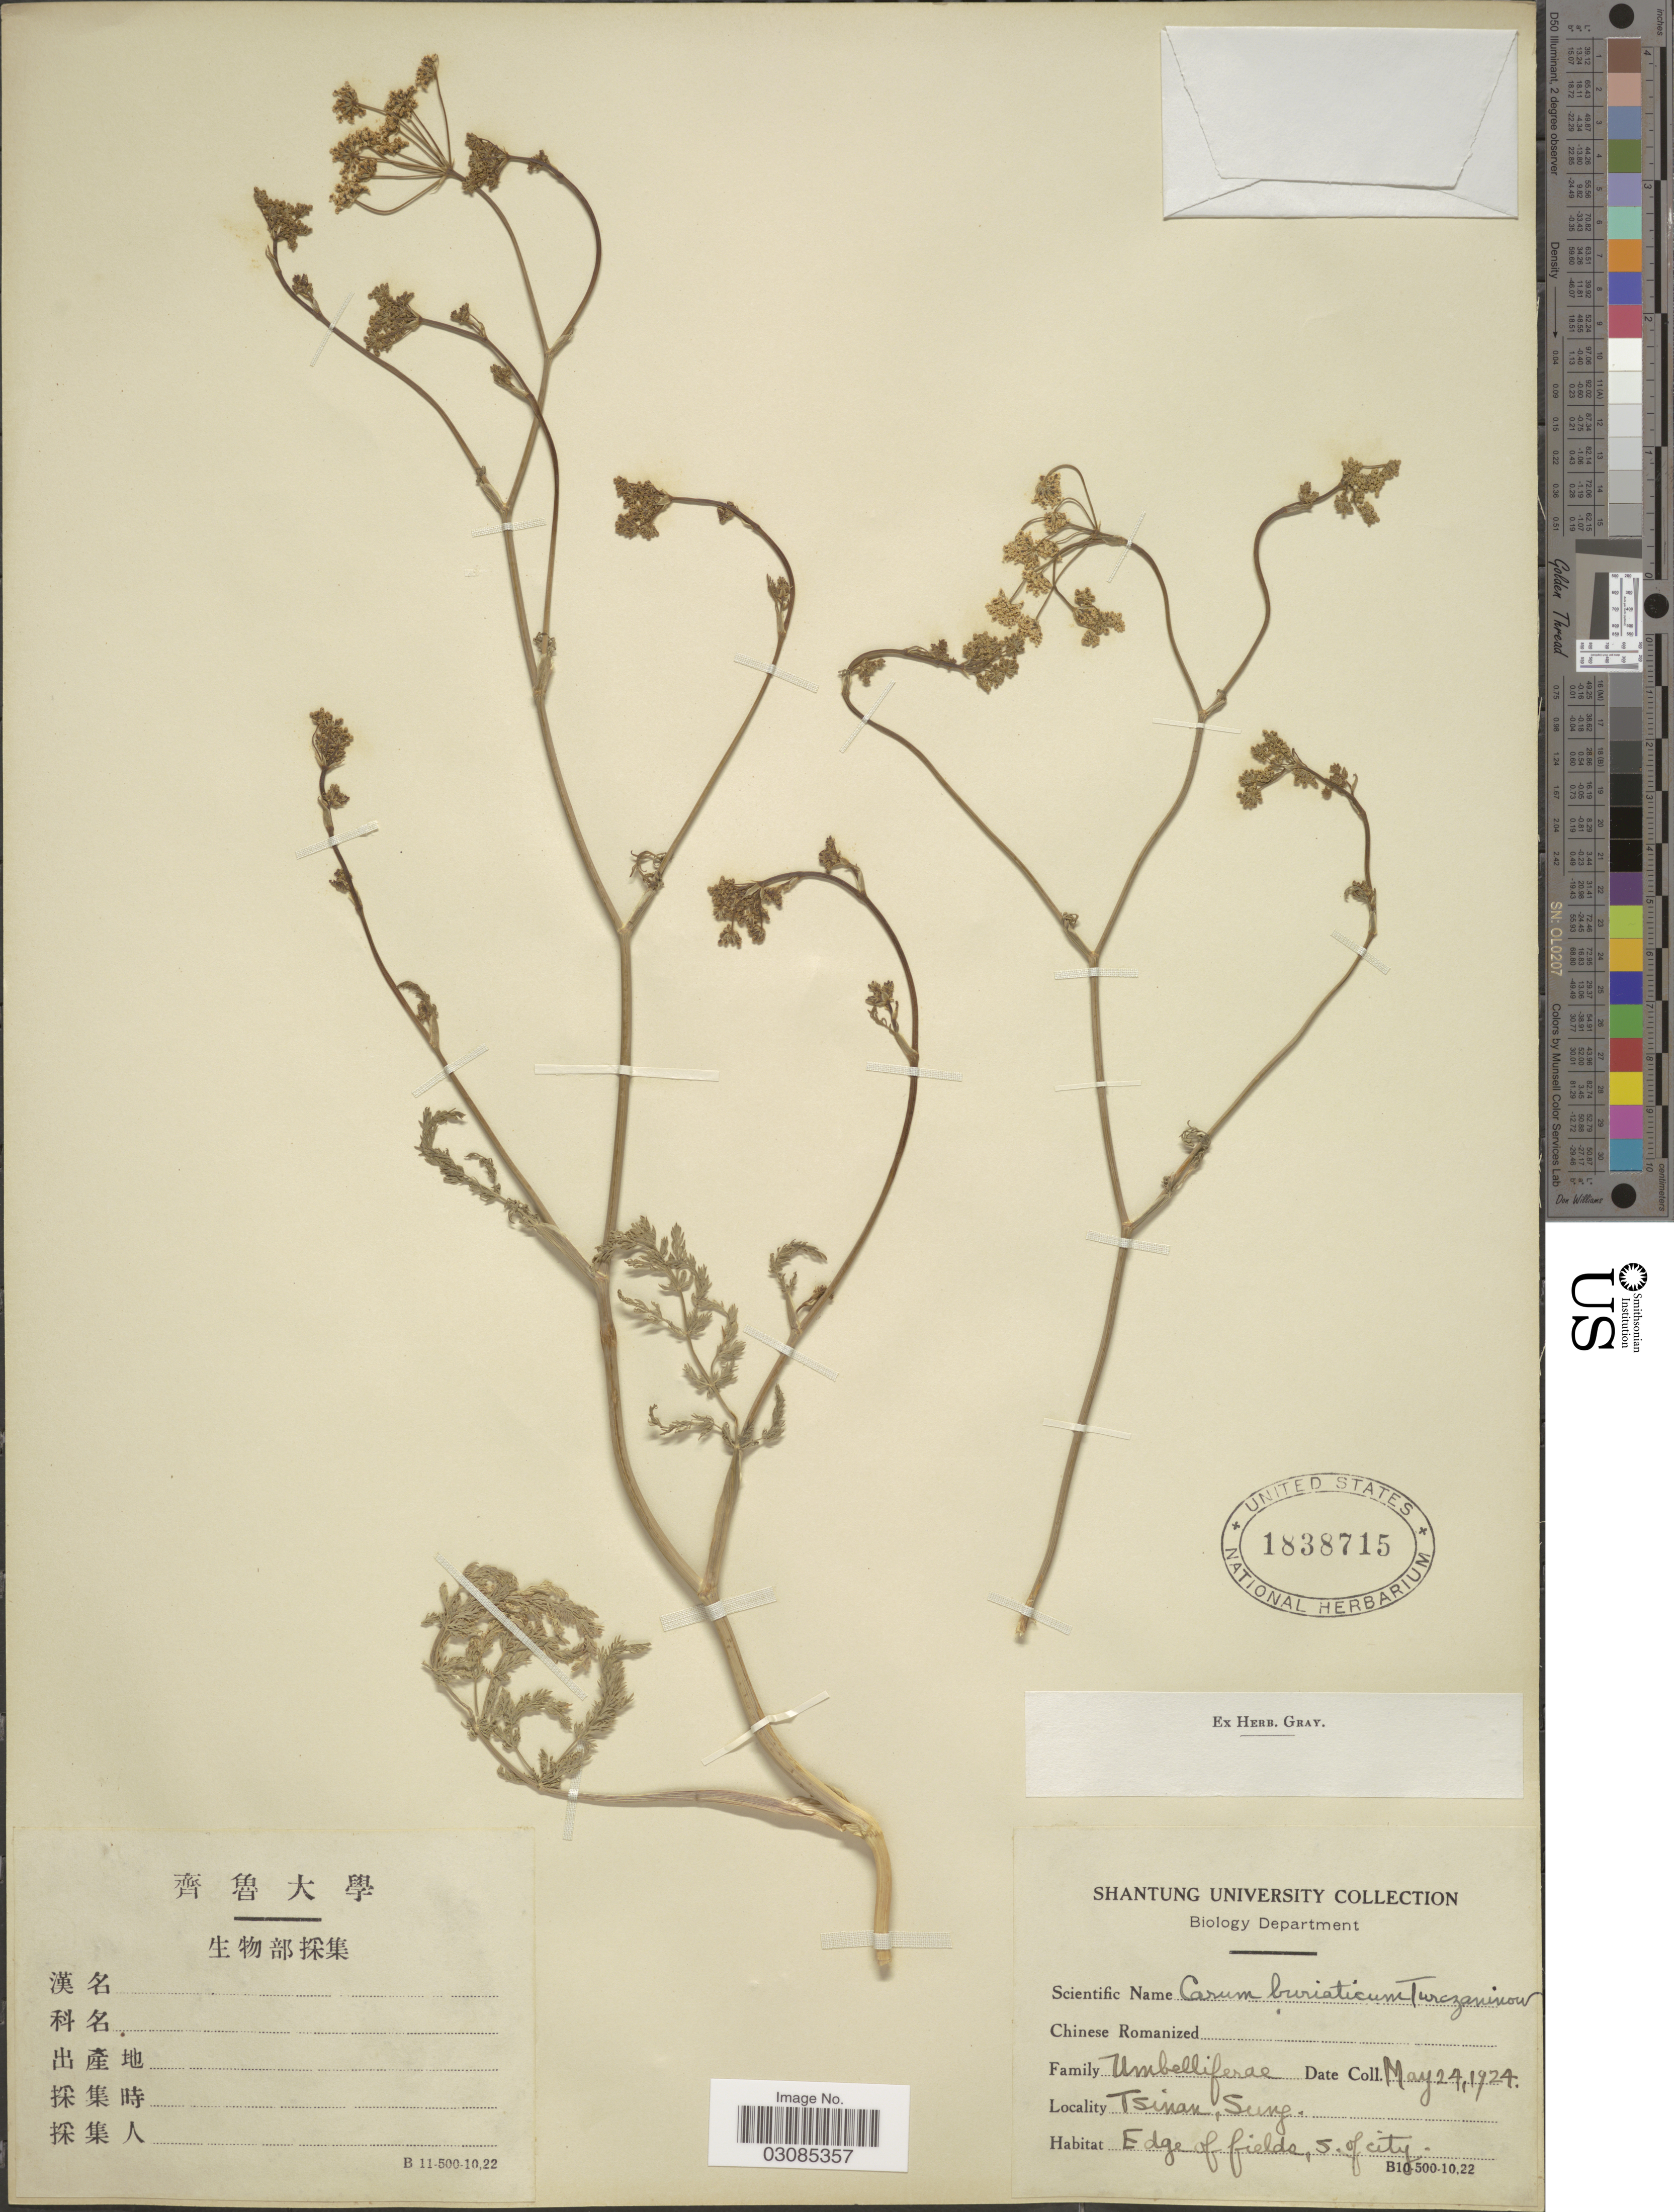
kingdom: Plantae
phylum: Tracheophyta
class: Magnoliopsida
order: Apiales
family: Apiaceae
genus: Carum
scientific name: Carum buriaticum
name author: Turcz.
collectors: Shantung University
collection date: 1924-05-24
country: China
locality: Tsinan, Sung. Edge of fields, S. of city.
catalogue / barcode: US 1838715